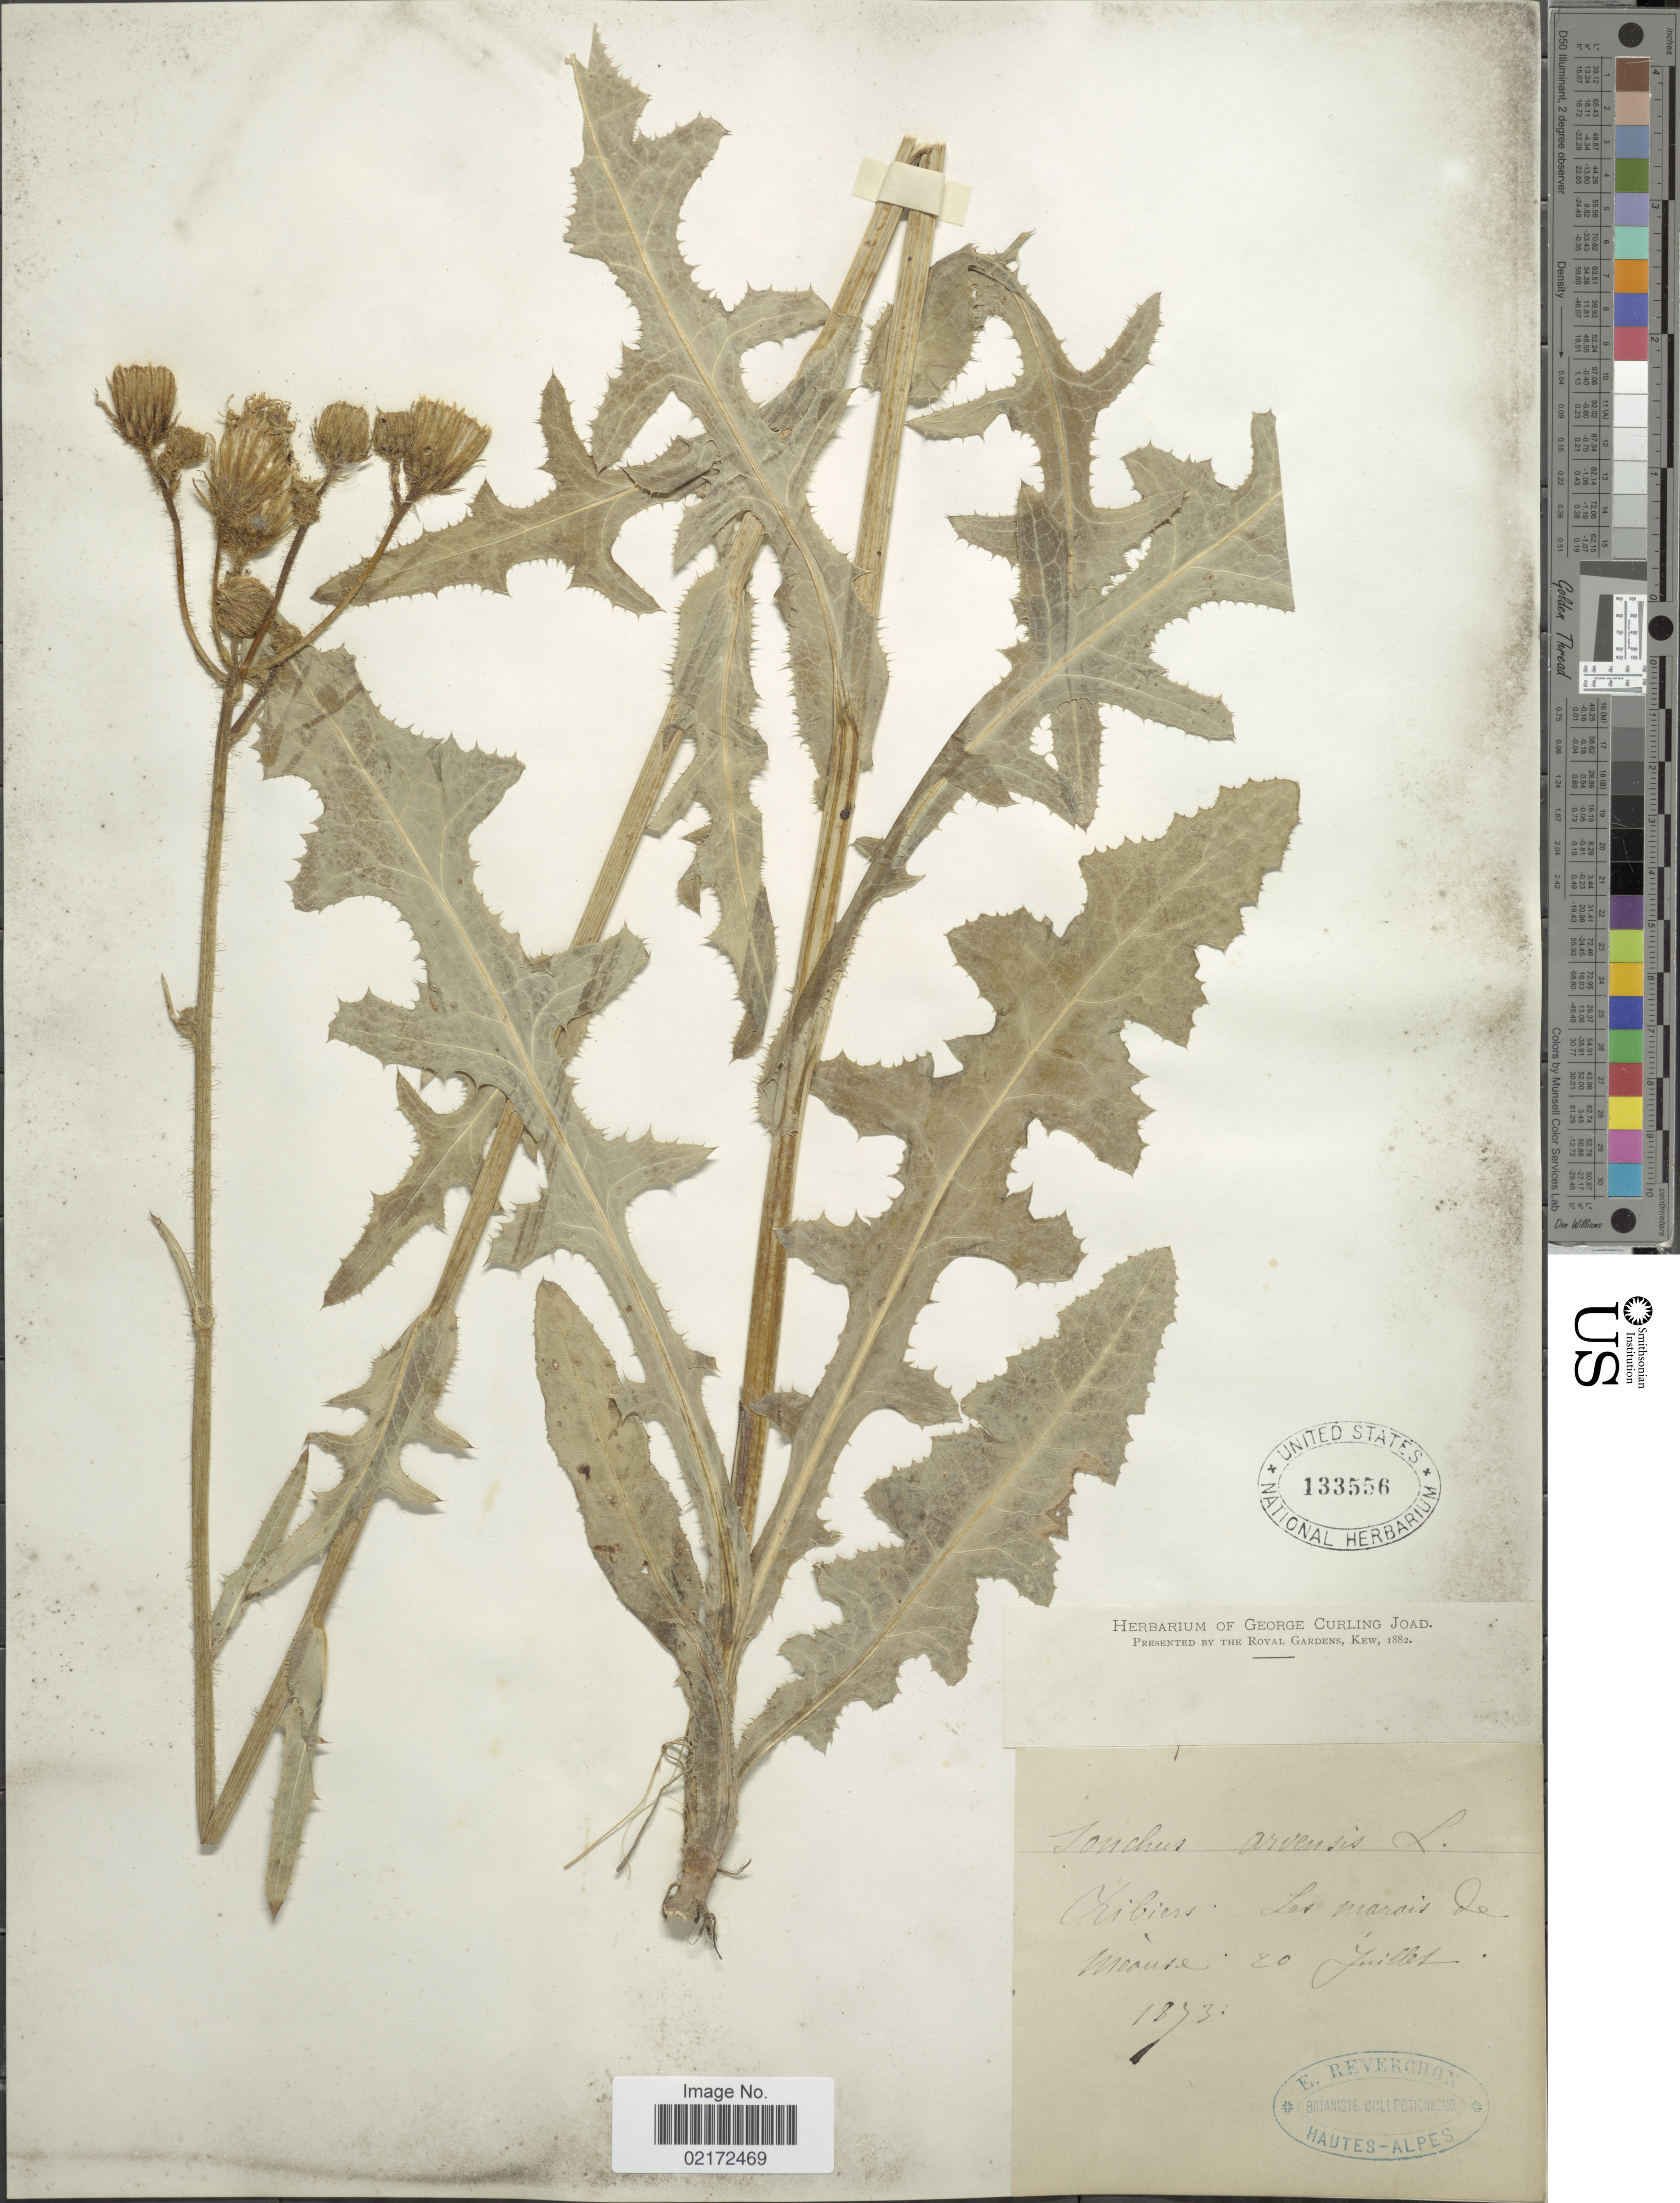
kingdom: Plantae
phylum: Tracheophyta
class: Magnoliopsida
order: Asterales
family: Asteraceae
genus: Sonchus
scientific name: Sonchus arvensis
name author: L.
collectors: E. Reverchon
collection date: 1873-07-20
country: France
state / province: Provence-Alpes-Côte d'Azur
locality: Ribiers, les marais de Meouse. [interpreted]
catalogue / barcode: US 133556